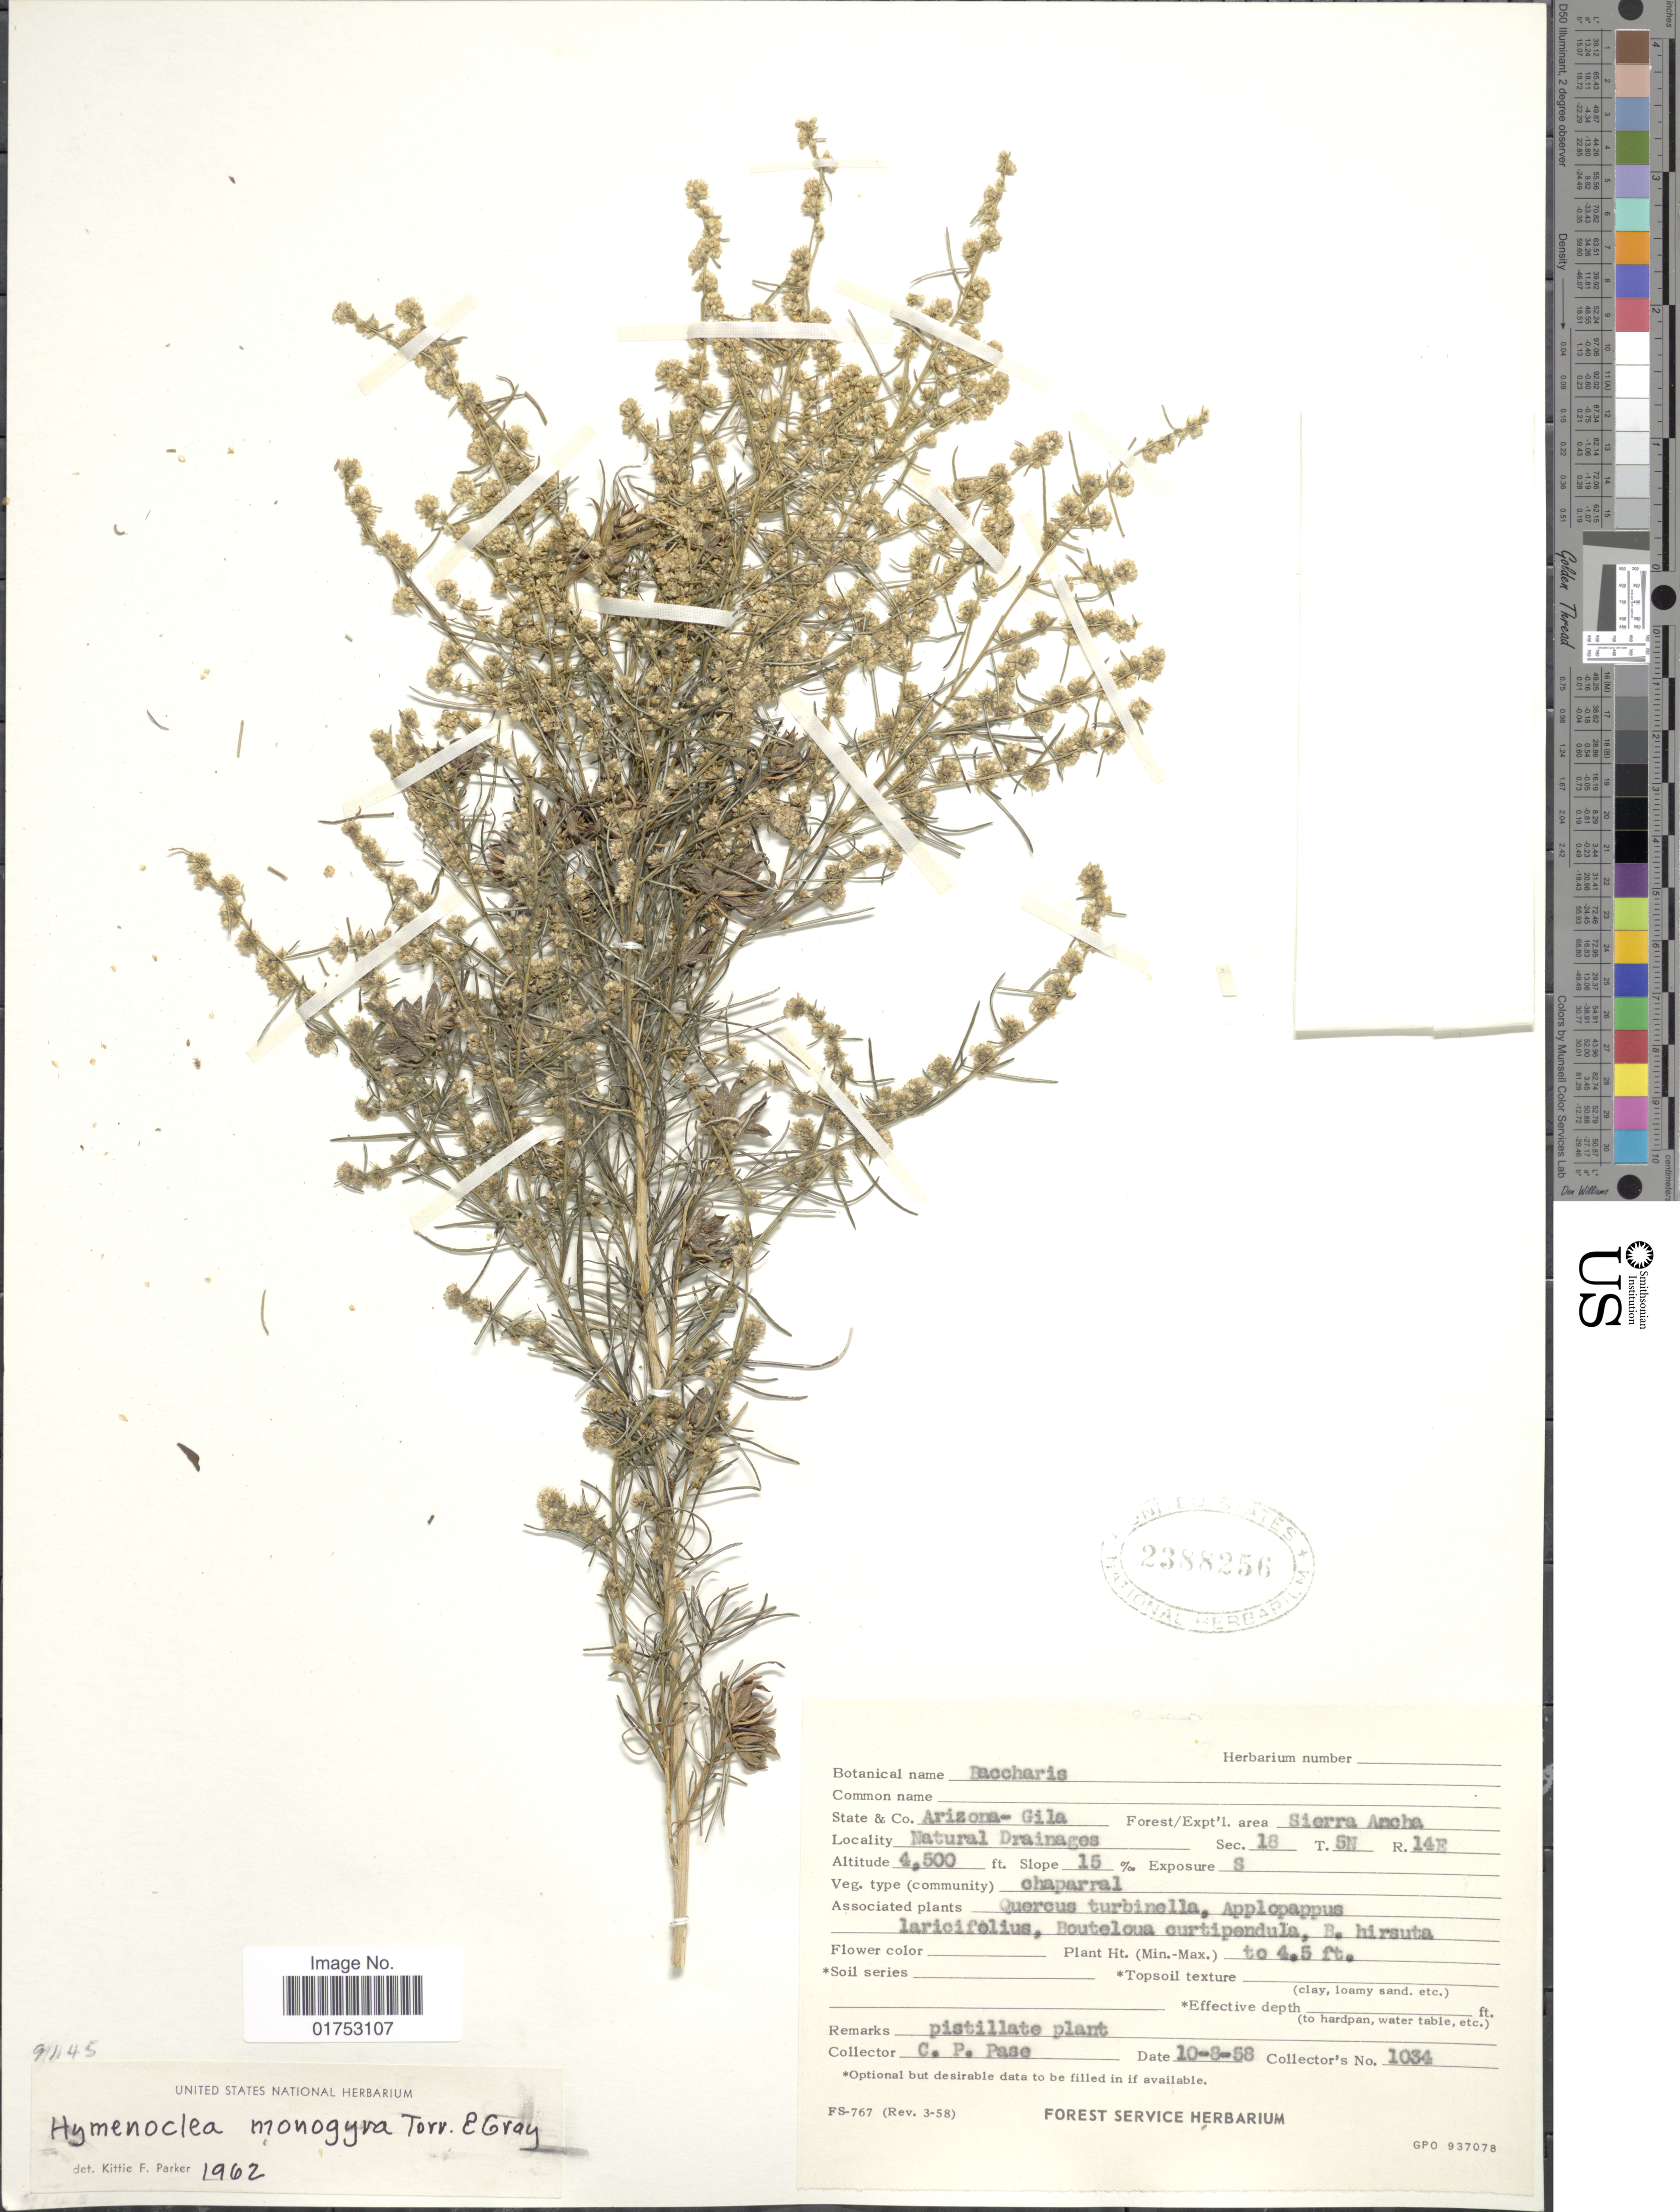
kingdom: Plantae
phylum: Tracheophyta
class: Magnoliopsida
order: Asterales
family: Asteraceae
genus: Hymenoclea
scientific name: Hymenoclea monogyra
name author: Torr. & A. Gray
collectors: C. P. Pase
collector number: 1034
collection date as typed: Transcribed d/m/y: 8/10/58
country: United States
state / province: Arizona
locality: State Arizona-Gila, Sierra Ancha, Natural Drainages, Sec 18, T5N, R14E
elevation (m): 1372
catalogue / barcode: US 2388256